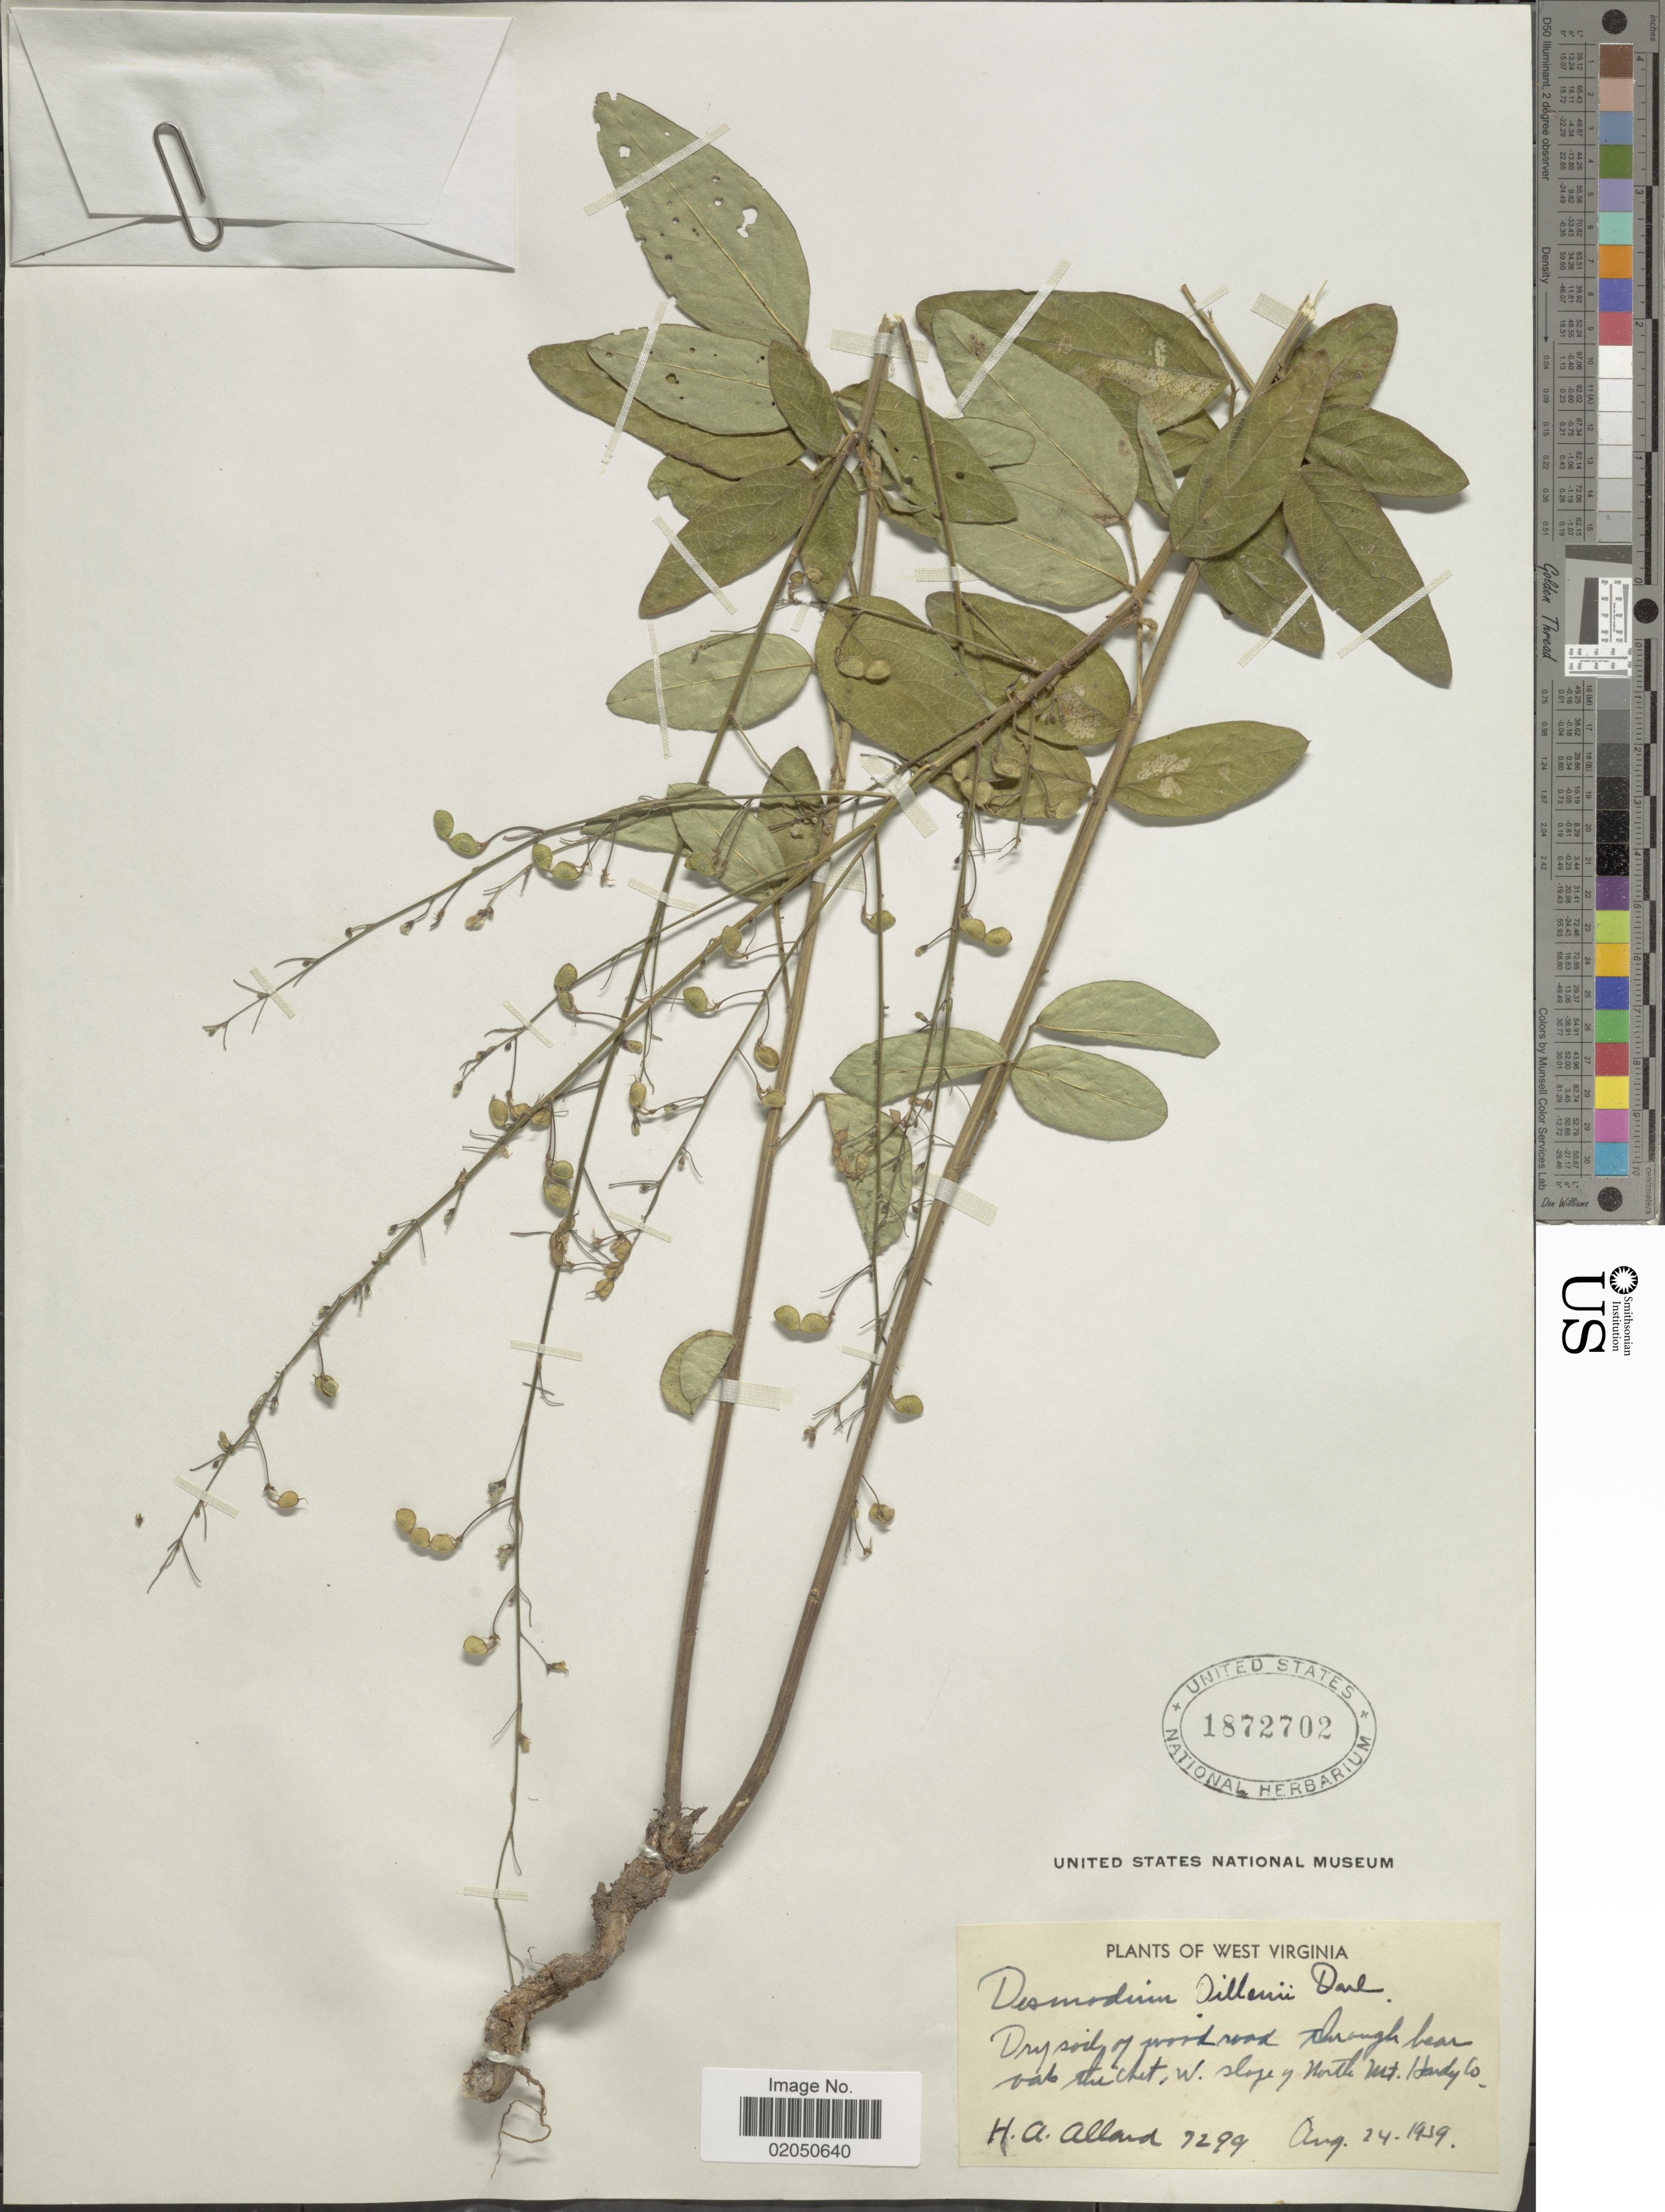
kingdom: Plantae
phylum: Tracheophyta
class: Magnoliopsida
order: Fabales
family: Fabaceae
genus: Desmodium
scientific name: Desmodium glabellum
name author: (Michx.) DC.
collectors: H. A. Allard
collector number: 7299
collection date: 1939-08-24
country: United States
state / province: West Virginia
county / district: Hardy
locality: S. slope north Mt. Hardy Co.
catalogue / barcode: US 1872702